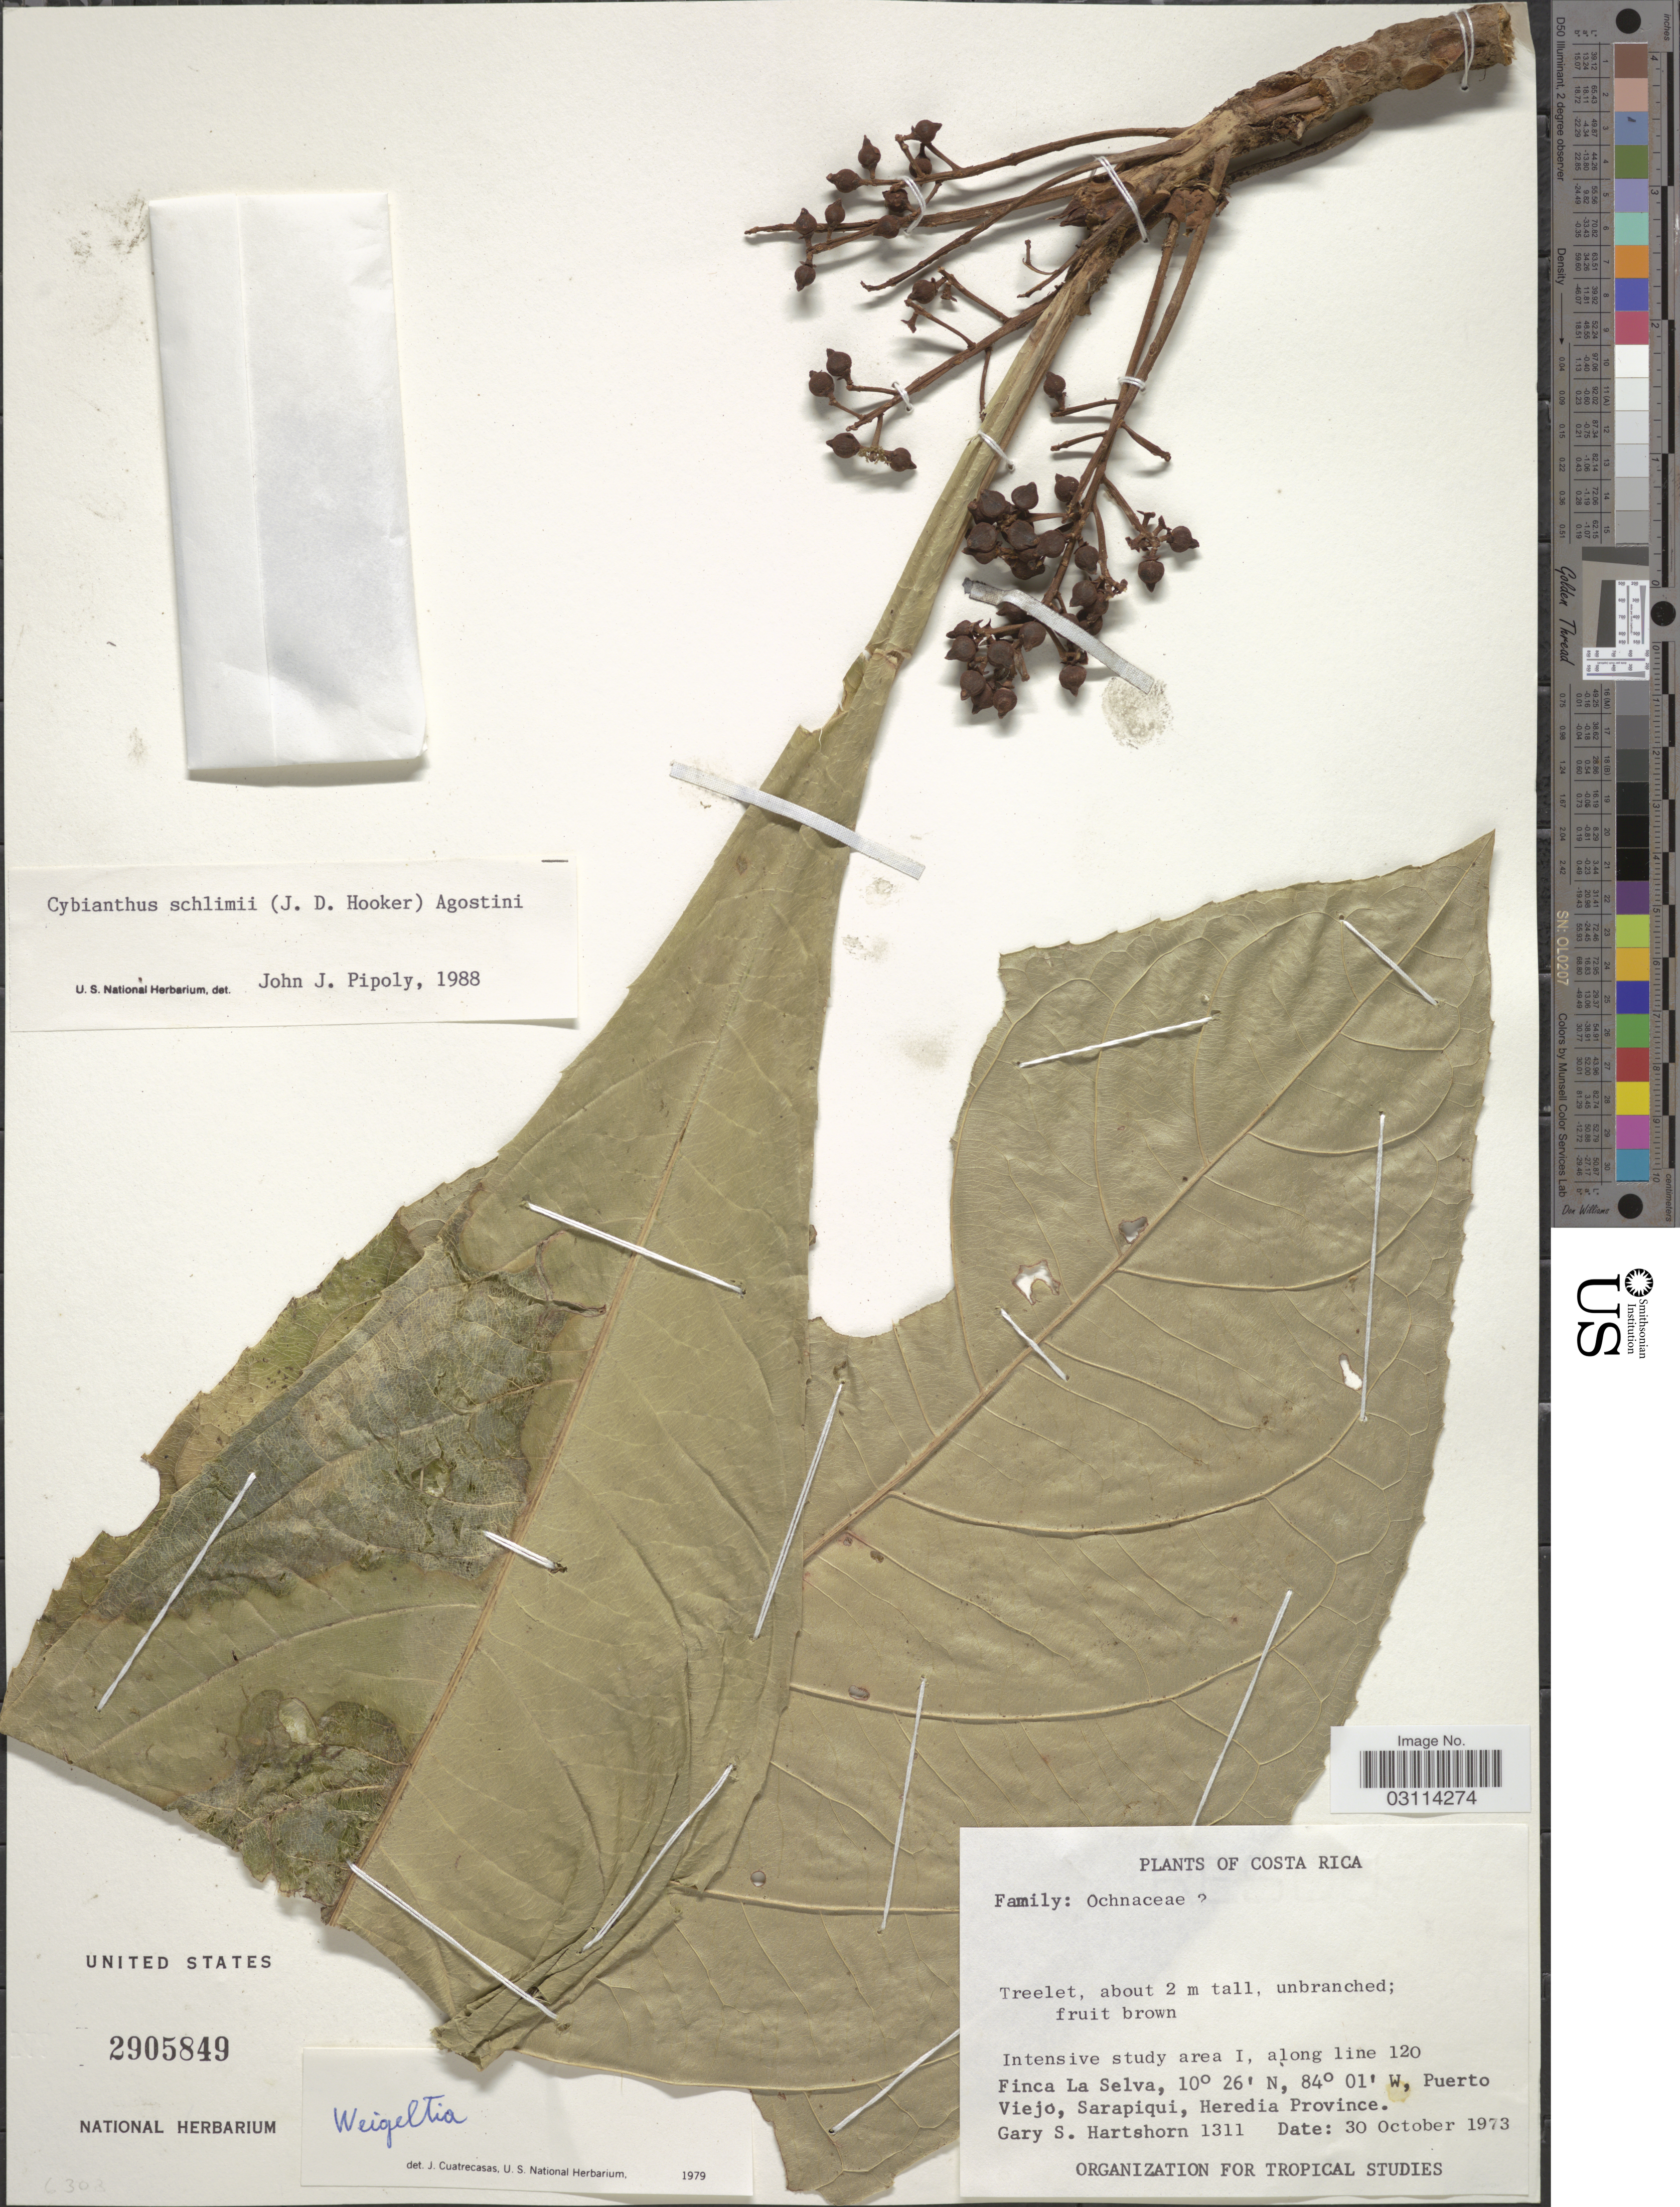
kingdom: Plantae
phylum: Tracheophyta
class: Magnoliopsida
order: Ericales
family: Primulaceae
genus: Cybianthus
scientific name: Cybianthus schlimii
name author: (Hook. f.) G. Agostini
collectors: G. Hartshorn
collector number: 1311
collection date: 1973-10-30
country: Costa Rica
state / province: Heredia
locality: Intensive study area I, along line 120. Finca La Selva, Puerto Viejo, Sarapiqui.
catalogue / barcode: US 2905849